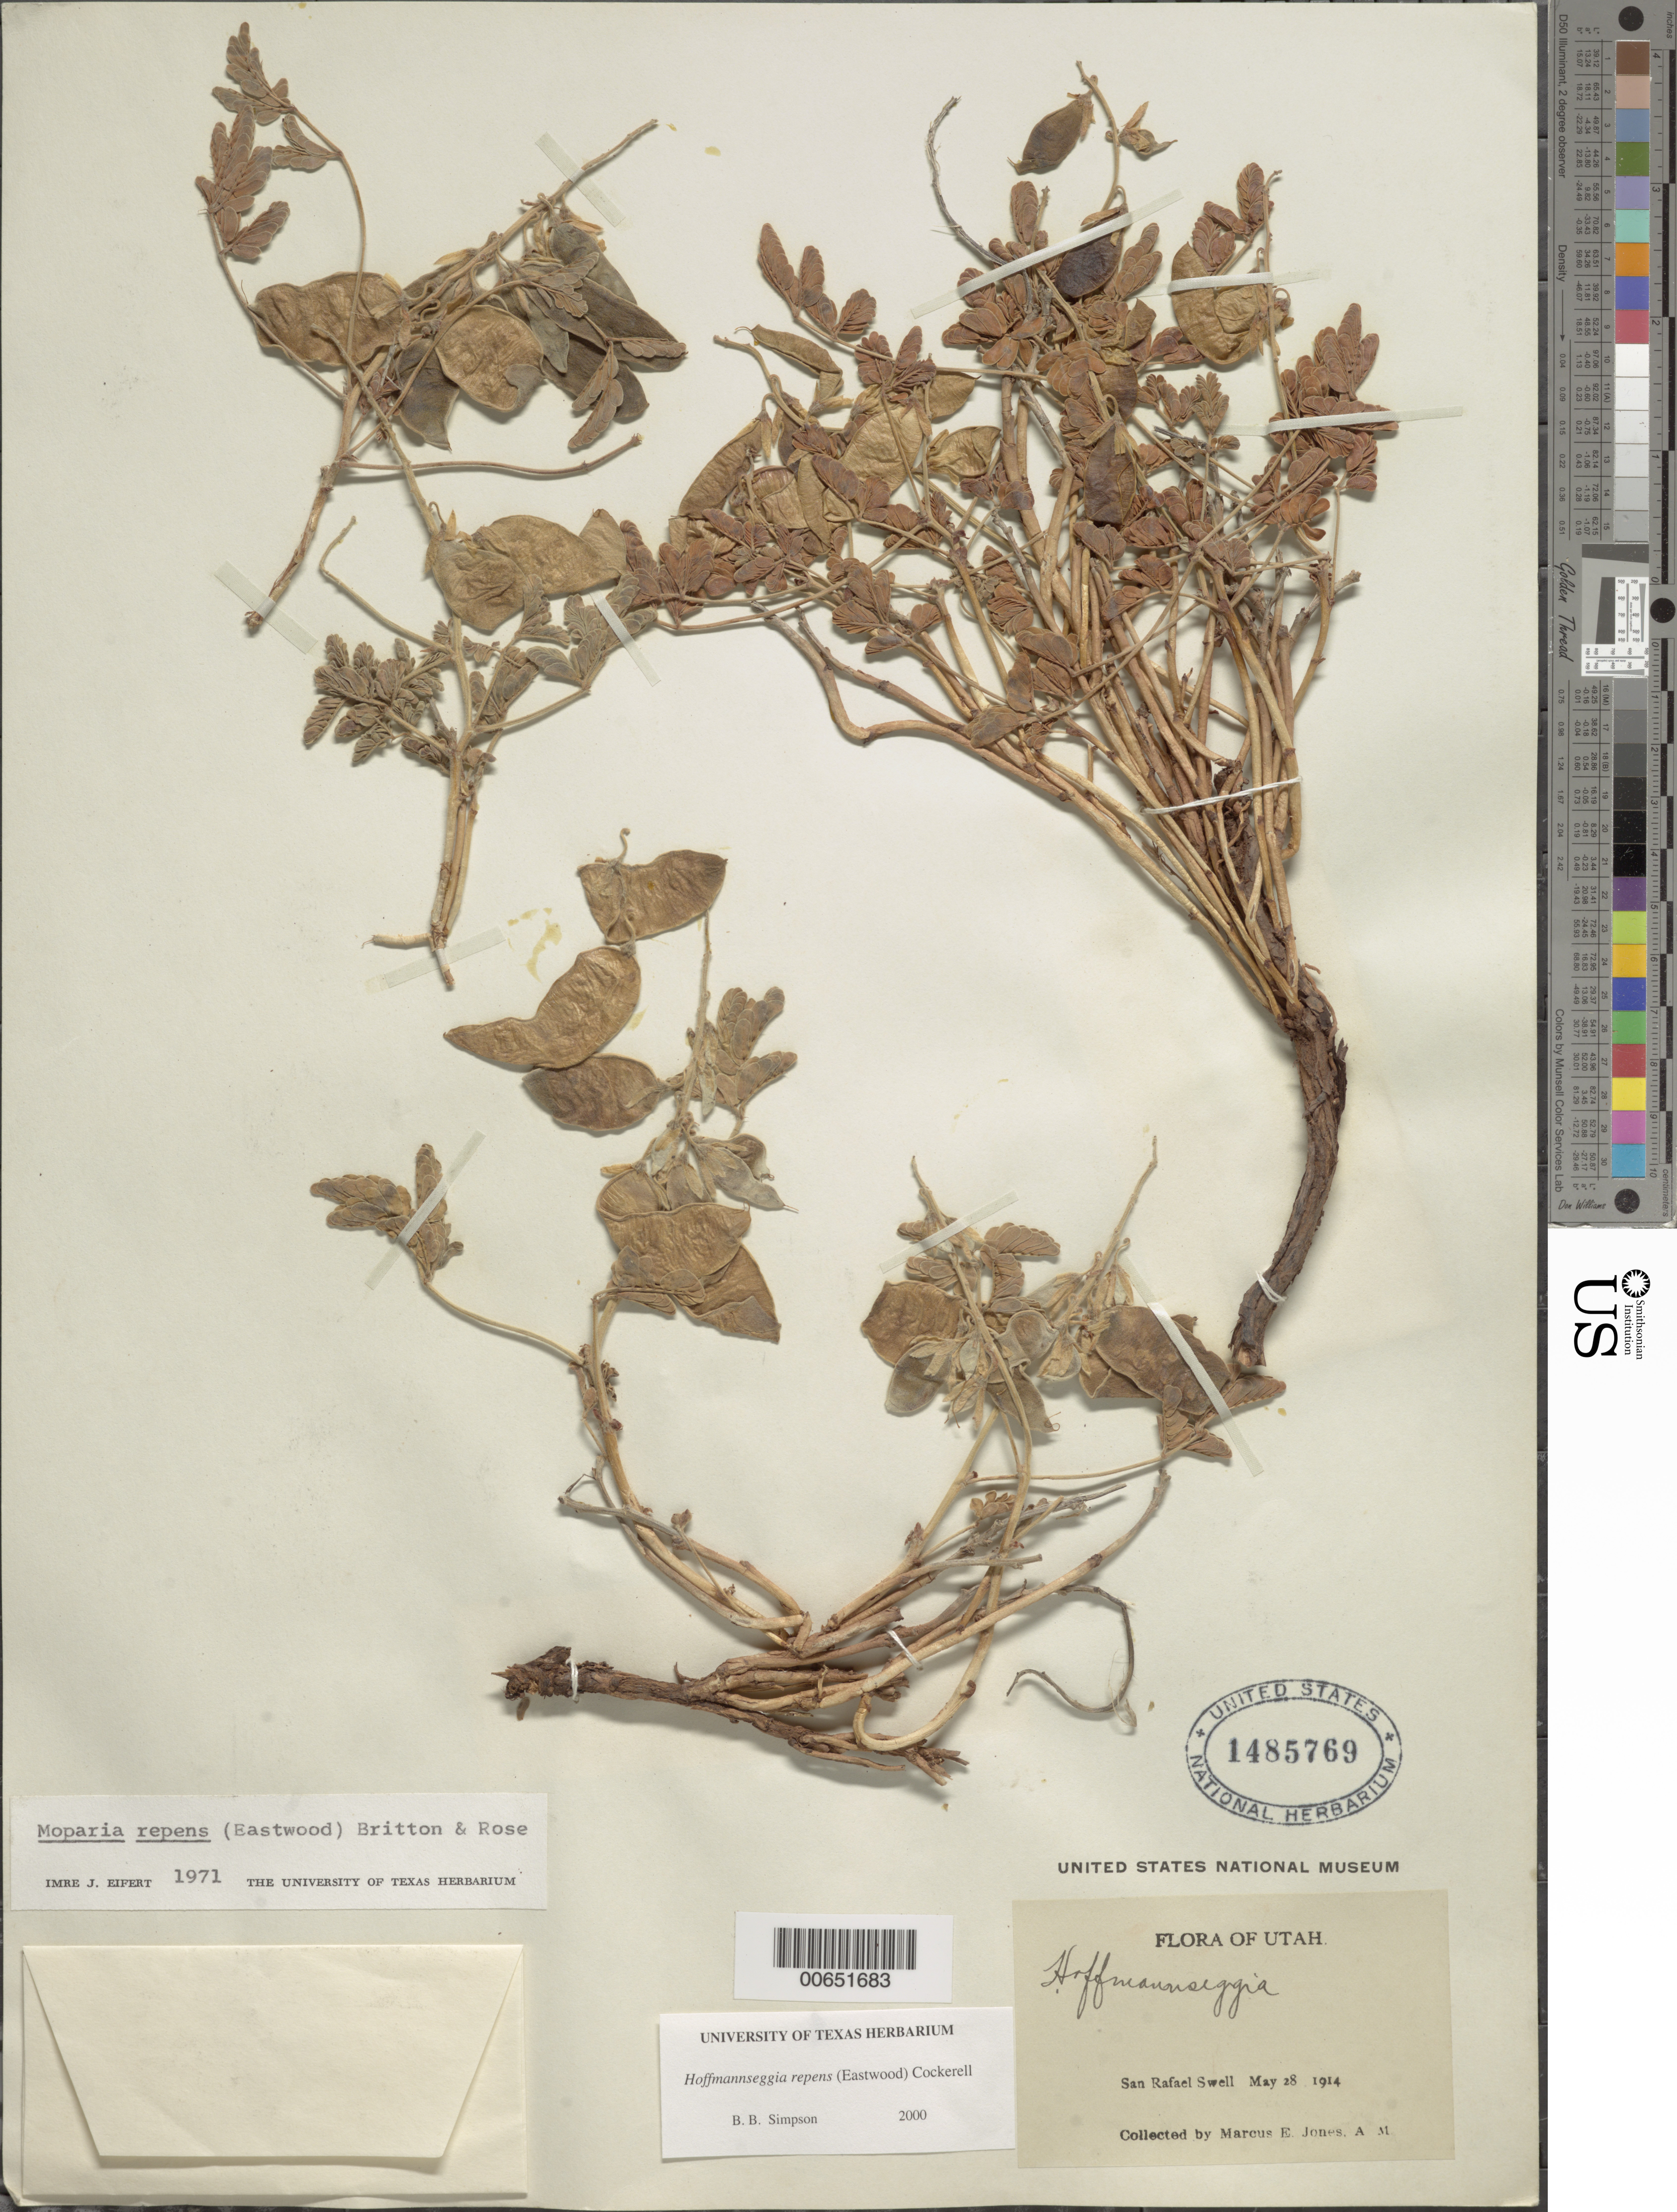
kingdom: Plantae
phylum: Tracheophyta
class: Magnoliopsida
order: Fabales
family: Fabaceae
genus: Hoffmannseggia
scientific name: Hoffmannseggia repens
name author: (Eastw.) Cockerell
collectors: M. E. Jones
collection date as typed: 28 May 1914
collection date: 1914-05-28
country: United States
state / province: Utah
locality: San Rafael Swell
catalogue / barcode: US 1485769